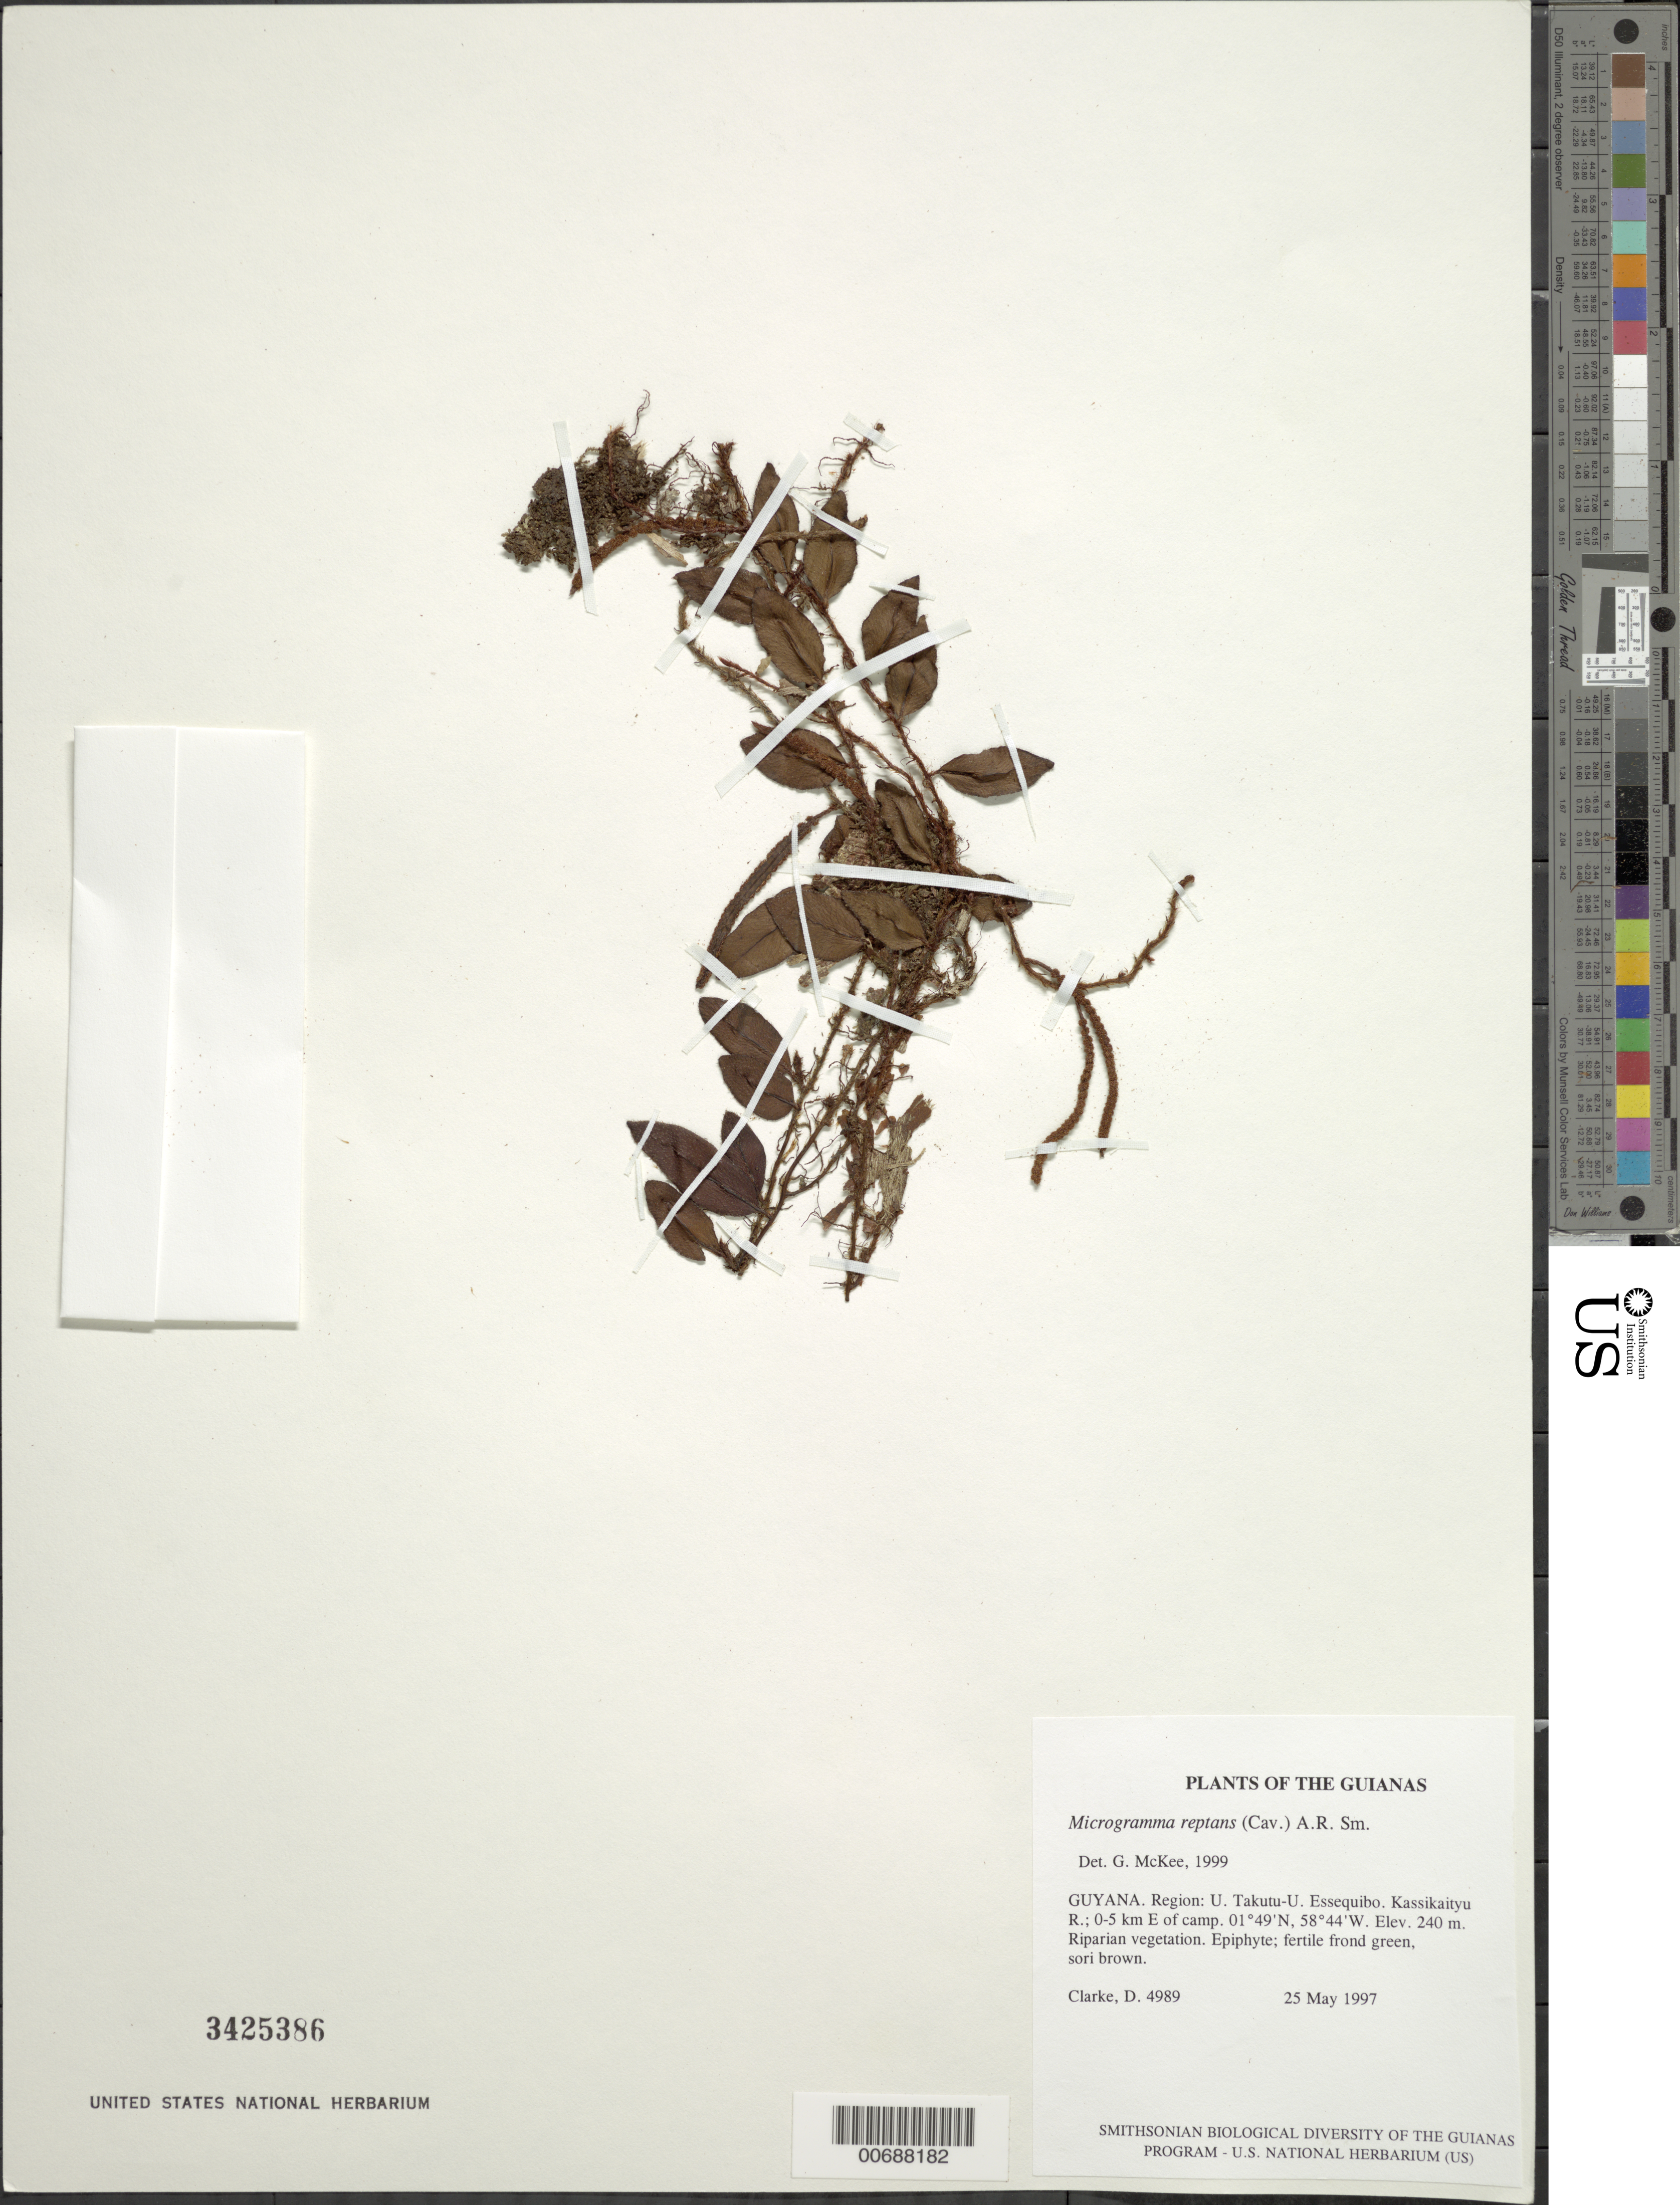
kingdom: Plantae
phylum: Tracheophyta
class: Polypodiopsida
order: Polypodiales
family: Polypodiaceae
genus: Microgramma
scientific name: Microgramma reptans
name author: (Cav.) A.R. Sm.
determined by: McKee, G. S., (US), NMNH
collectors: H. D. Clarke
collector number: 4989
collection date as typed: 25 May 1997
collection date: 1997-05-25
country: Guyana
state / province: U. Takutu-U. Essequibo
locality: Kassikaityu R.; 0-5 km E of camp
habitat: Riparian vegetation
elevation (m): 240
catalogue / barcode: US 3425386